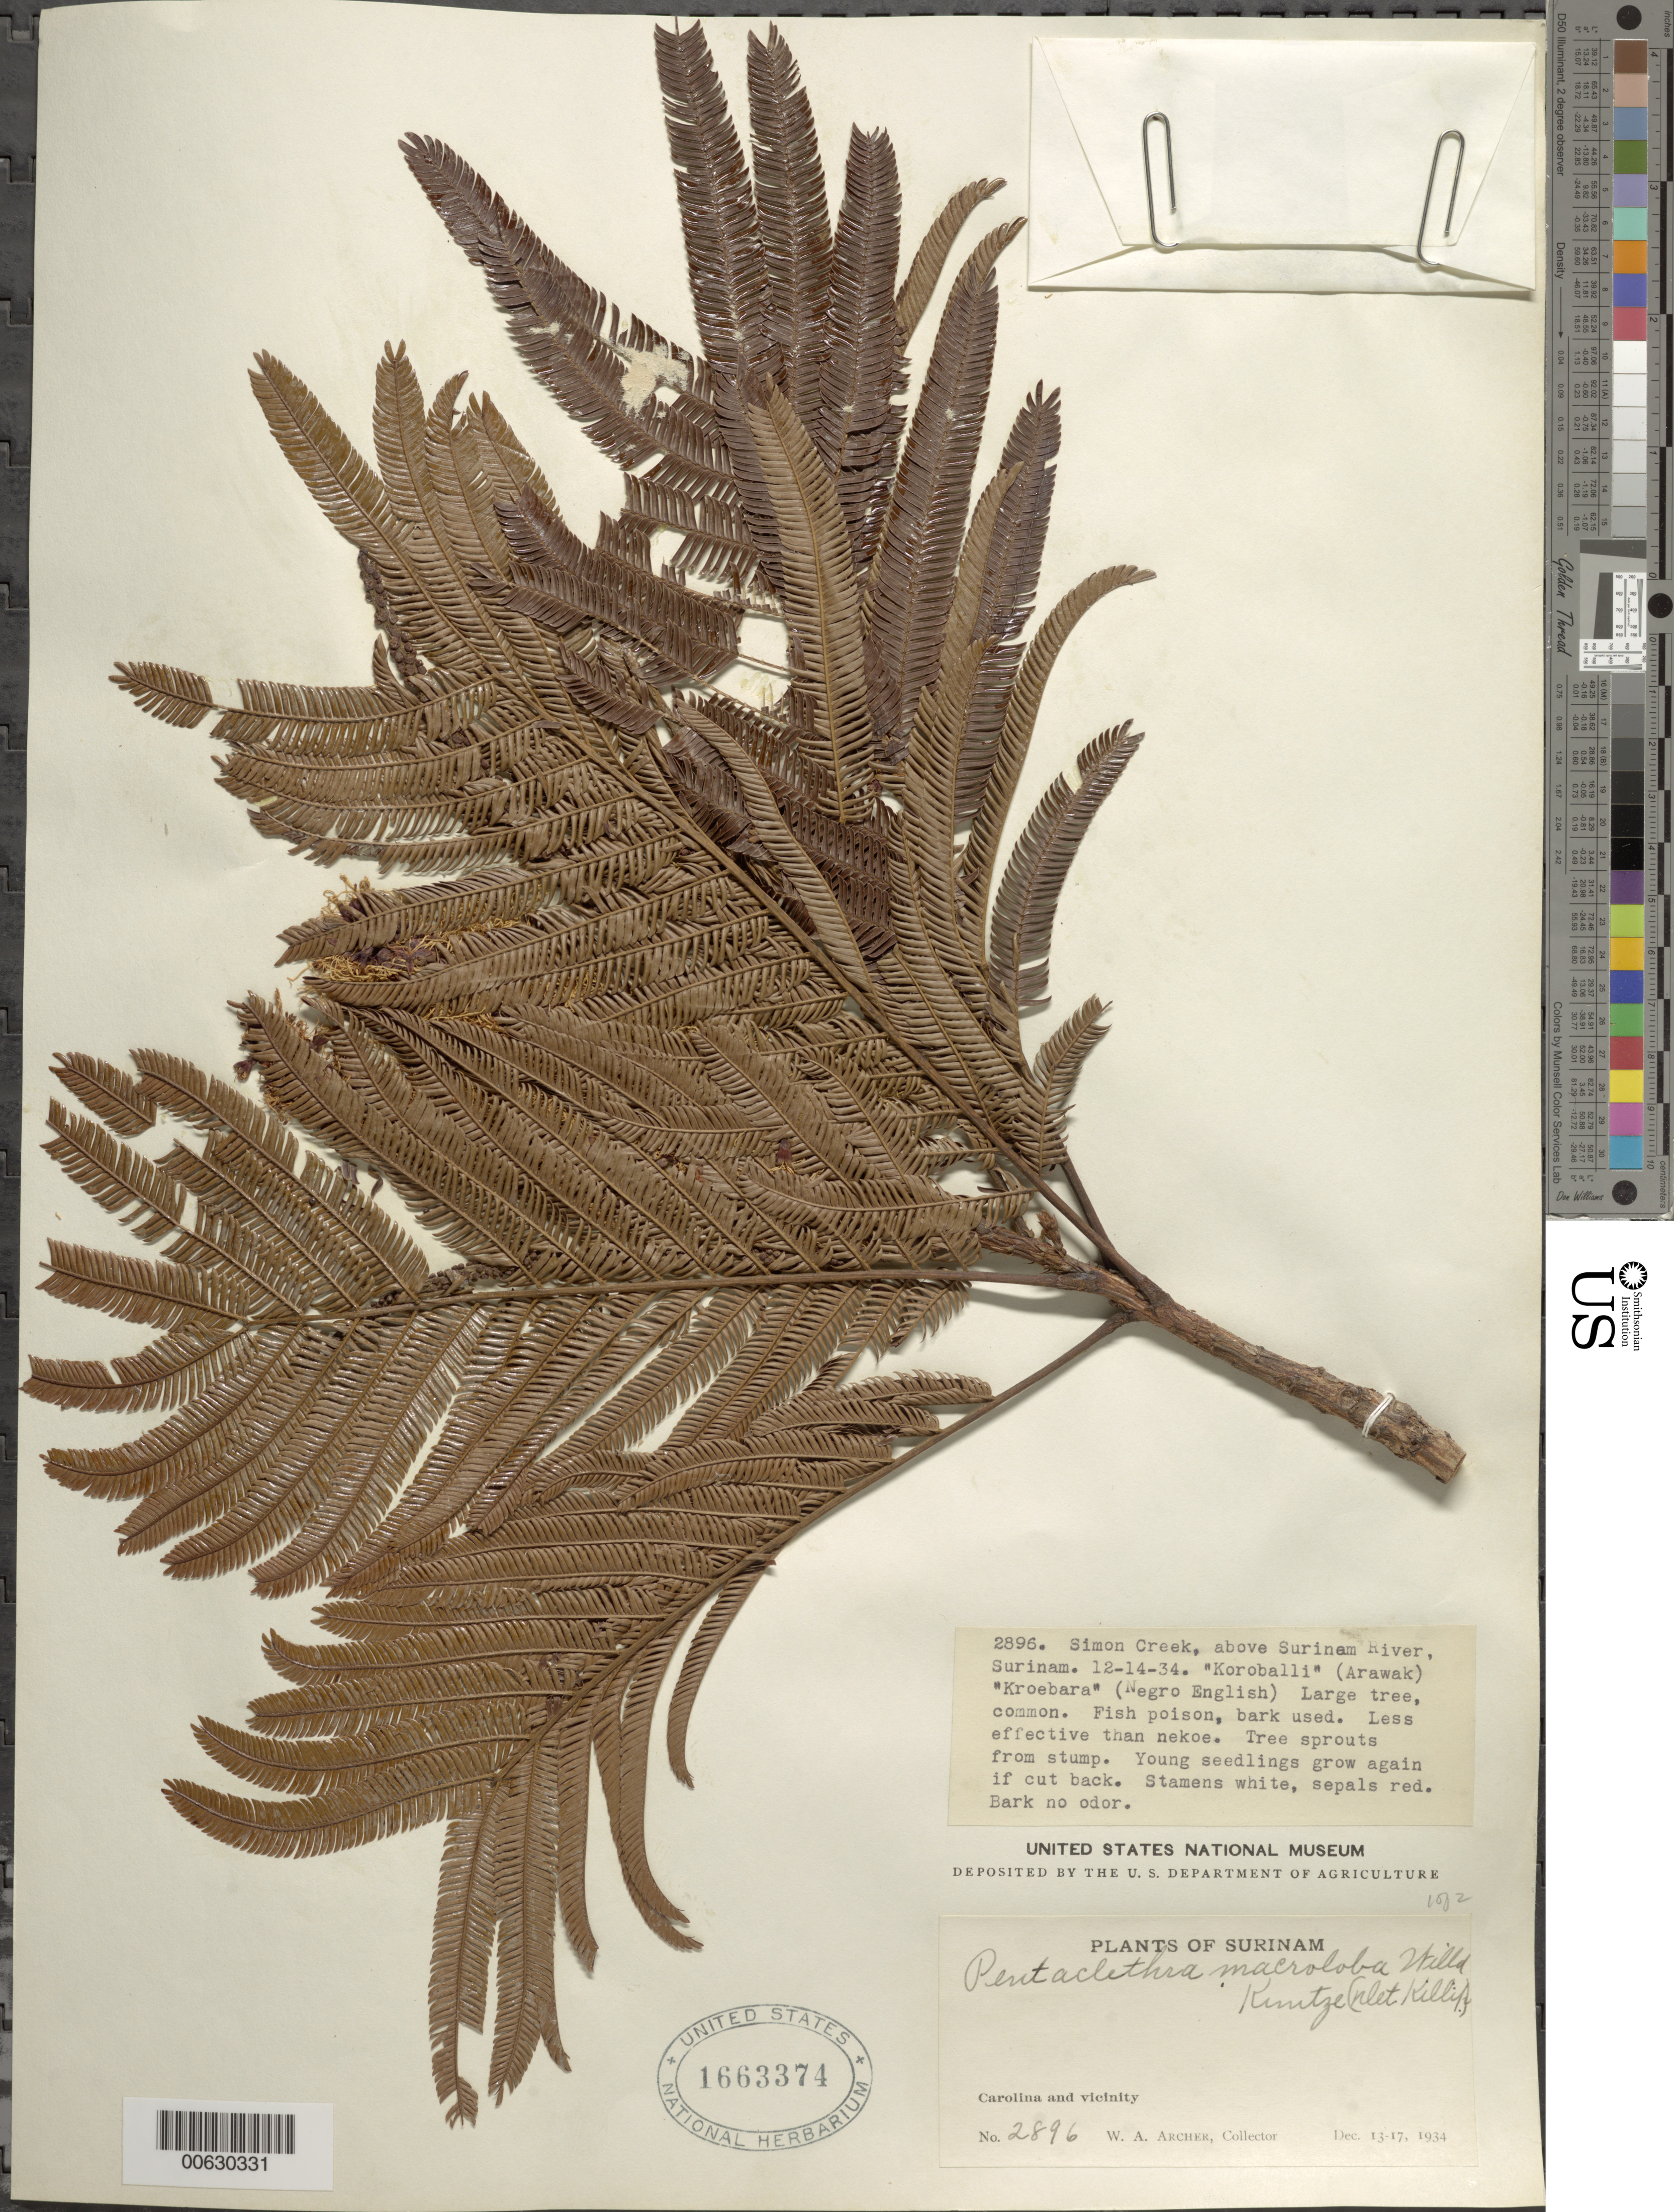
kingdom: Plantae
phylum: Tracheophyta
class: Magnoliopsida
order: Fabales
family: Fabaceae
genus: Pentaclethra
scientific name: Pentaclethra macroloba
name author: (Willd.) Kuntze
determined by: Killip, Ellsworth P.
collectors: W. A. Archer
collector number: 2896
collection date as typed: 13-Dec-34 to 17-Dec-34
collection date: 1934-12-13/1934-12-17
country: Suriname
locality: Carolina, Simon Creek, above Surinam R.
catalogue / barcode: US 1663374